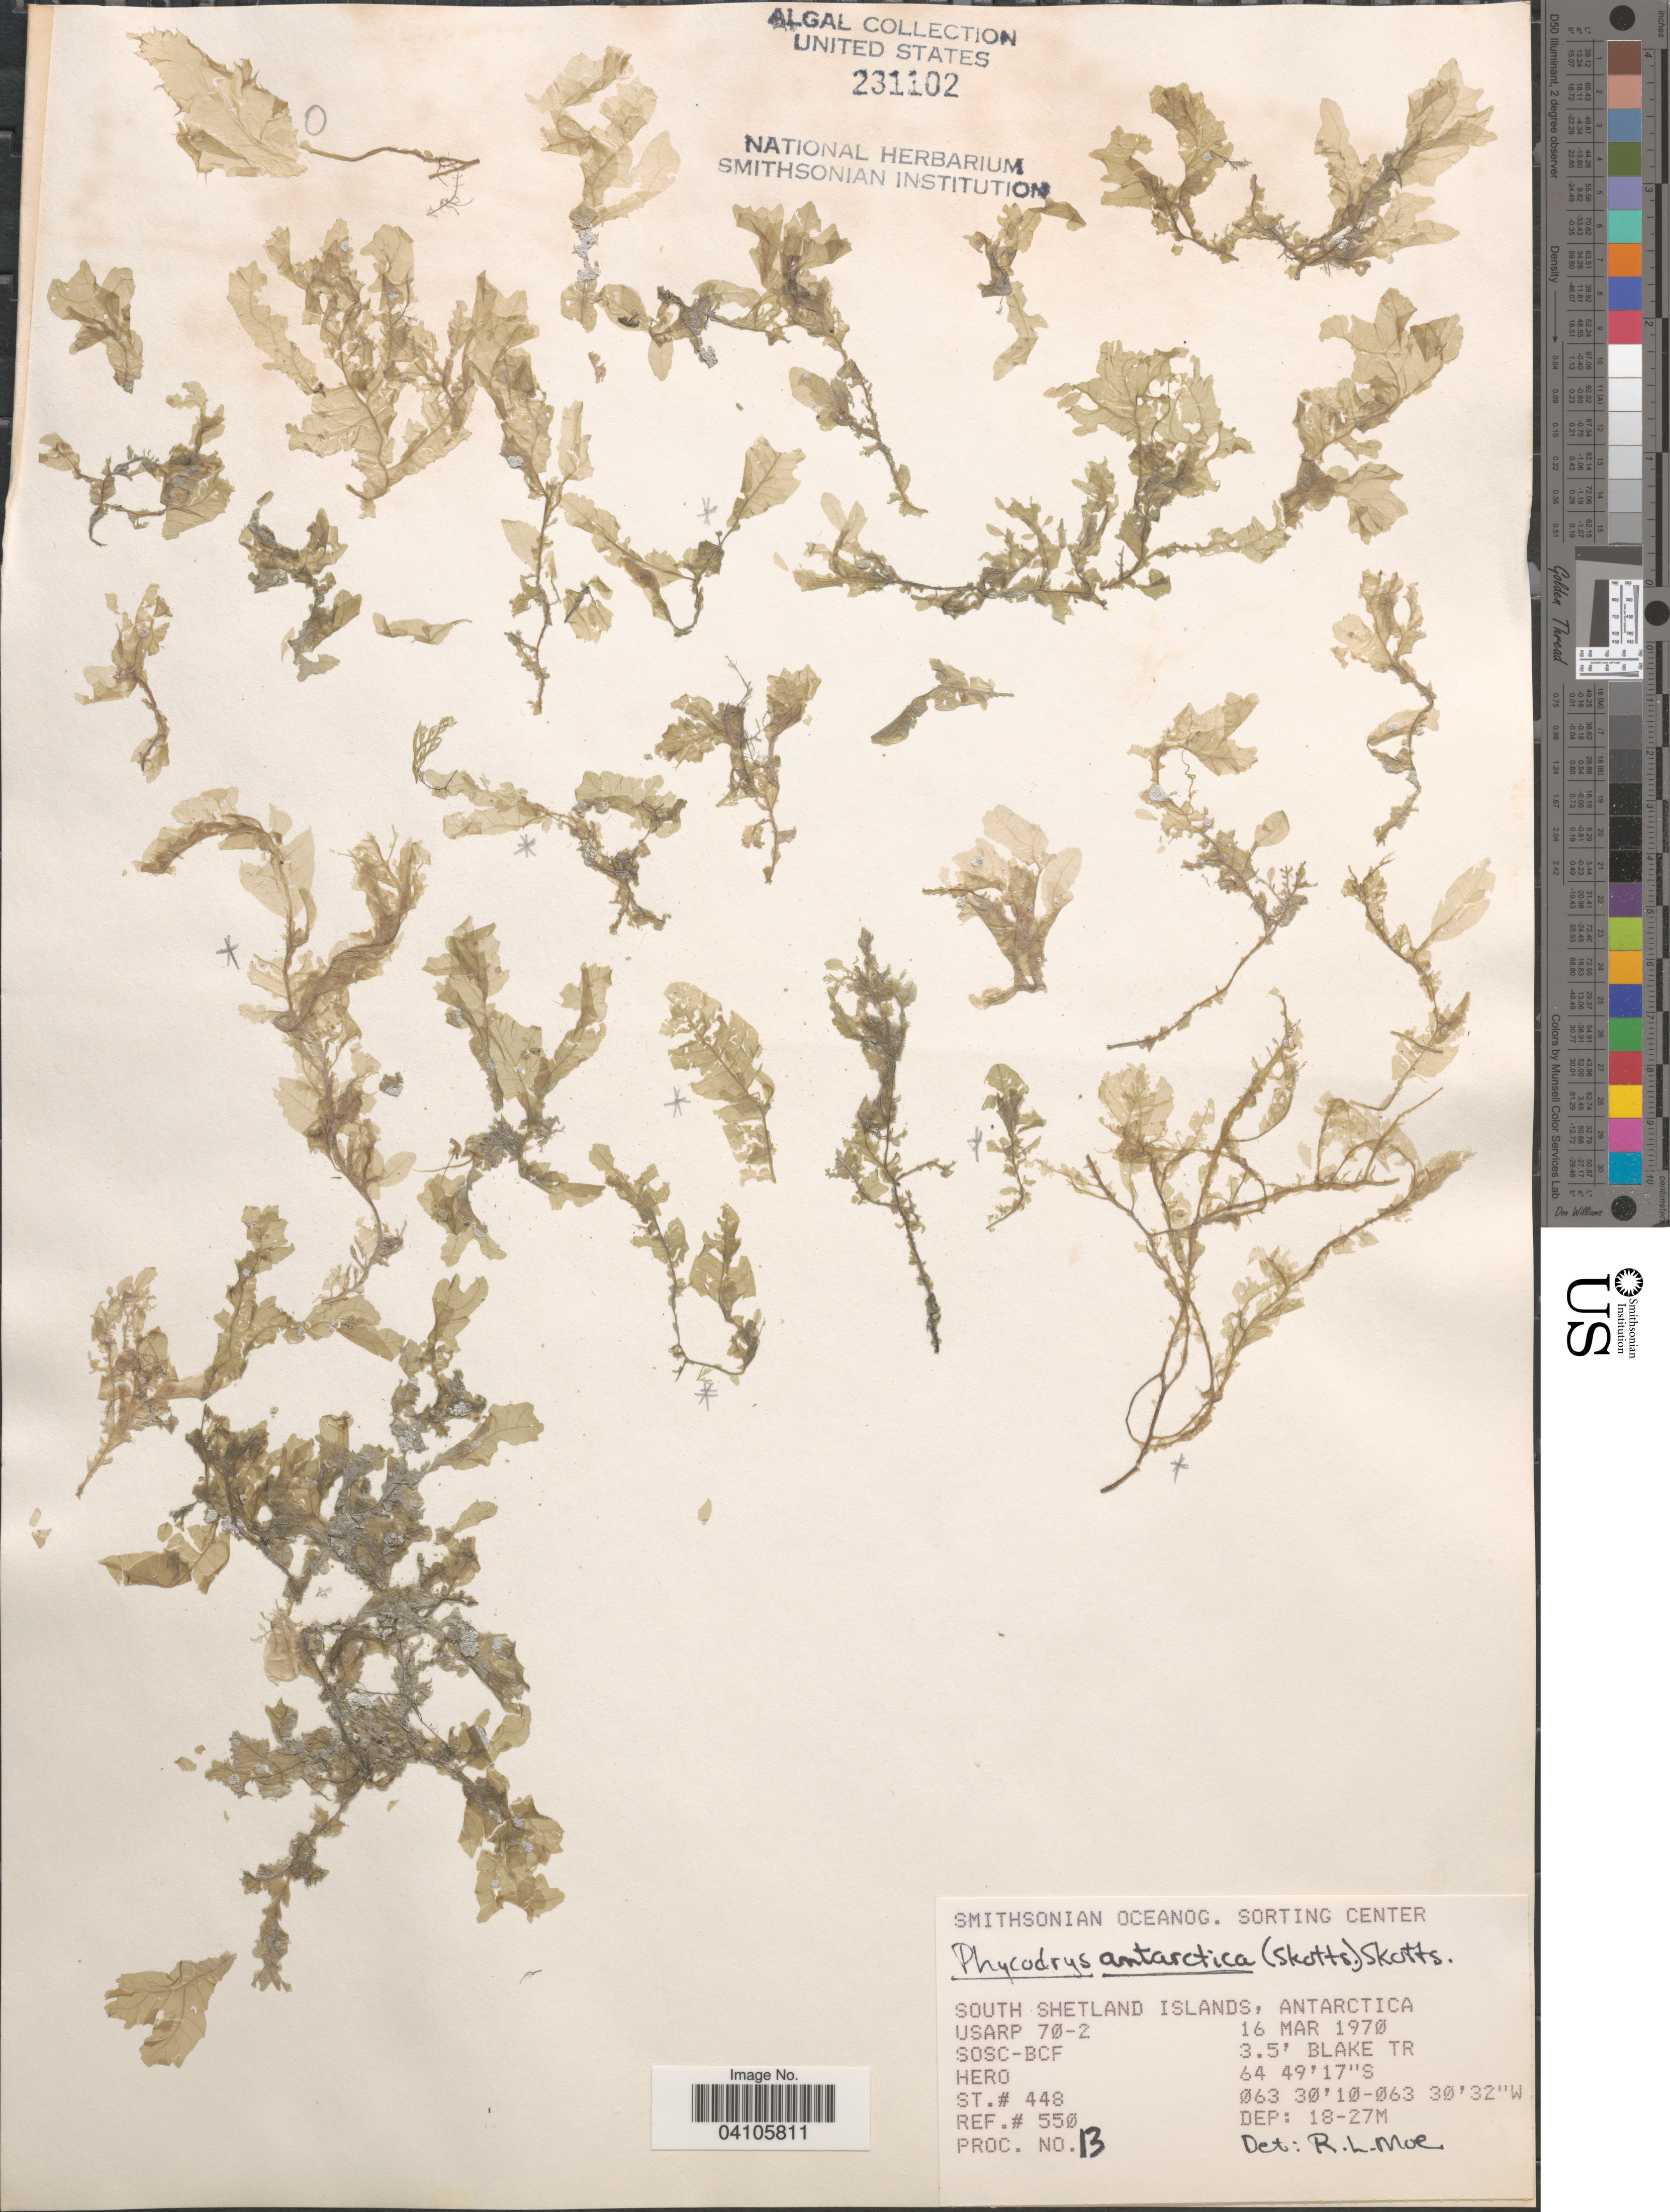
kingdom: Plantae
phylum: Rhodophyta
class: Florideophyceae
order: Ceramiales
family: Delesseriaceae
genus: Phycodrys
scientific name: Phycodrys antarctica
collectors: T. Blake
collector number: Proc. 13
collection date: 1970-03-16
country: Antarctica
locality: South Shetland Islands. USARP 70-2.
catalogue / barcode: US 231102